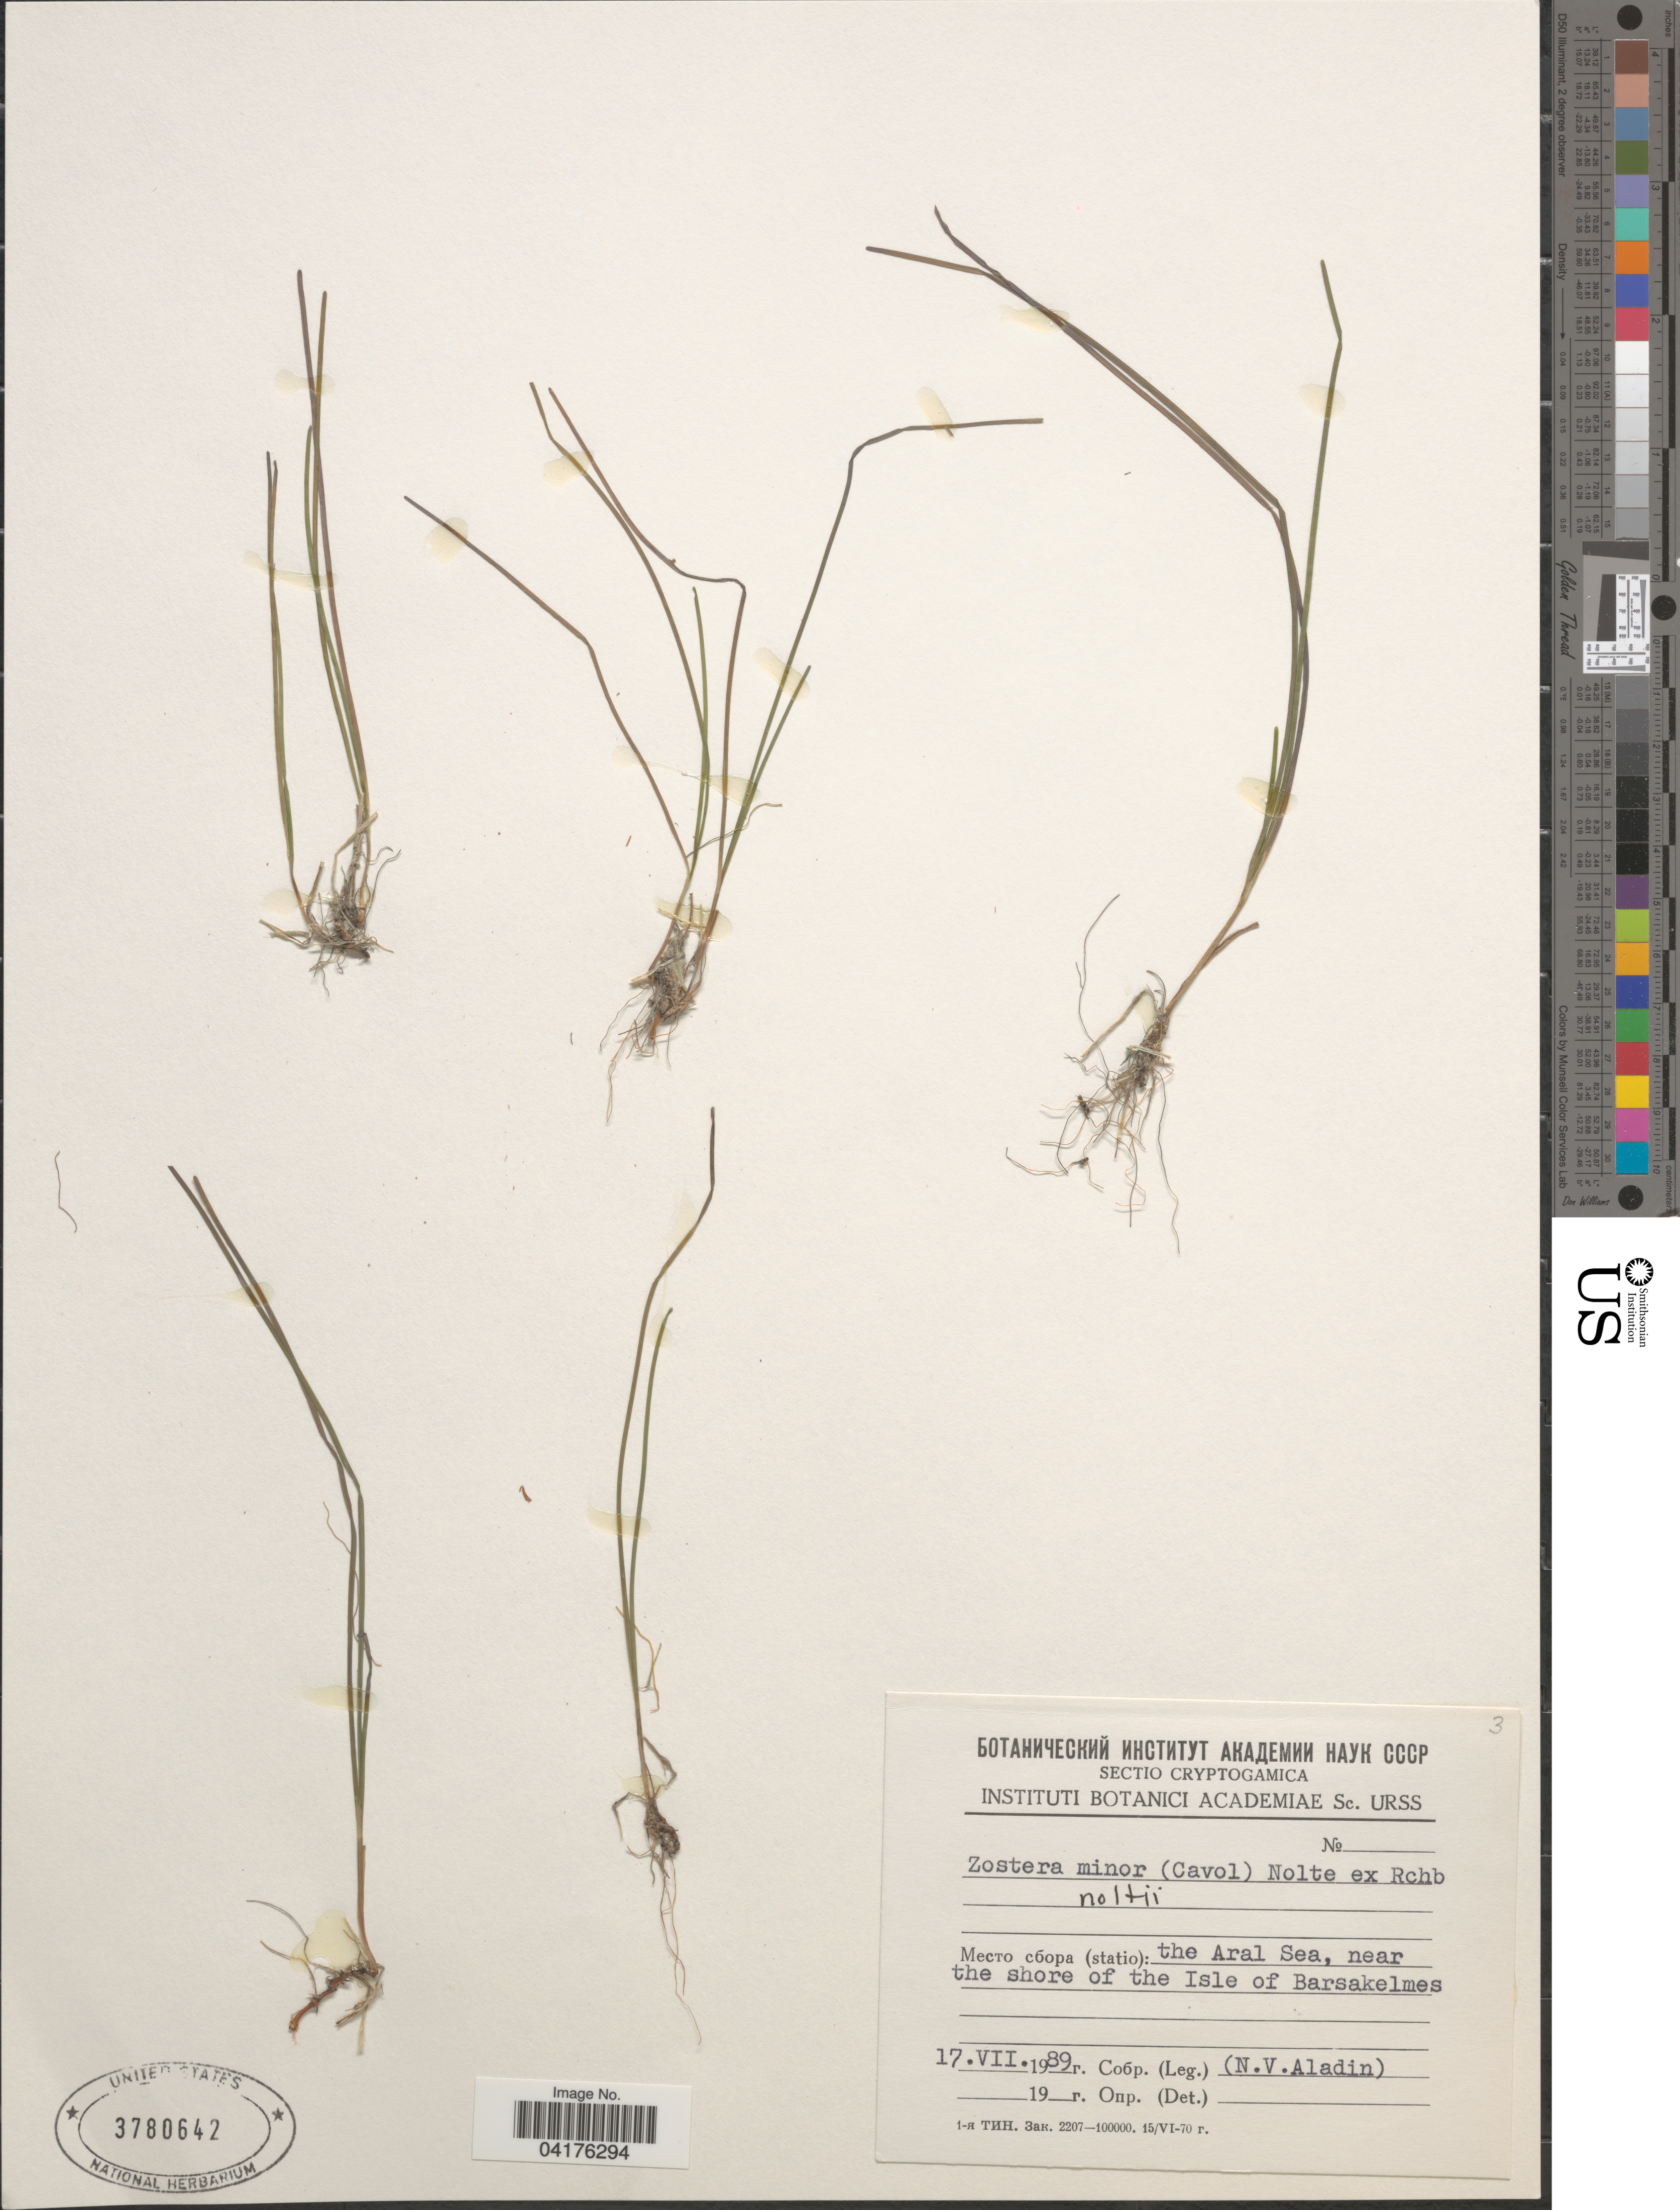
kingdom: Plantae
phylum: Tracheophyta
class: Liliopsida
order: Alismatales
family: Zosteraceae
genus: Zostera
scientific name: Zostera noltii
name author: Hornem.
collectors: N. Aladin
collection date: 1989-07-17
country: Kazakhstan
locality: The Aral Sea, near the shore of the Isle of Barsakelmes.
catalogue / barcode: US 3780642